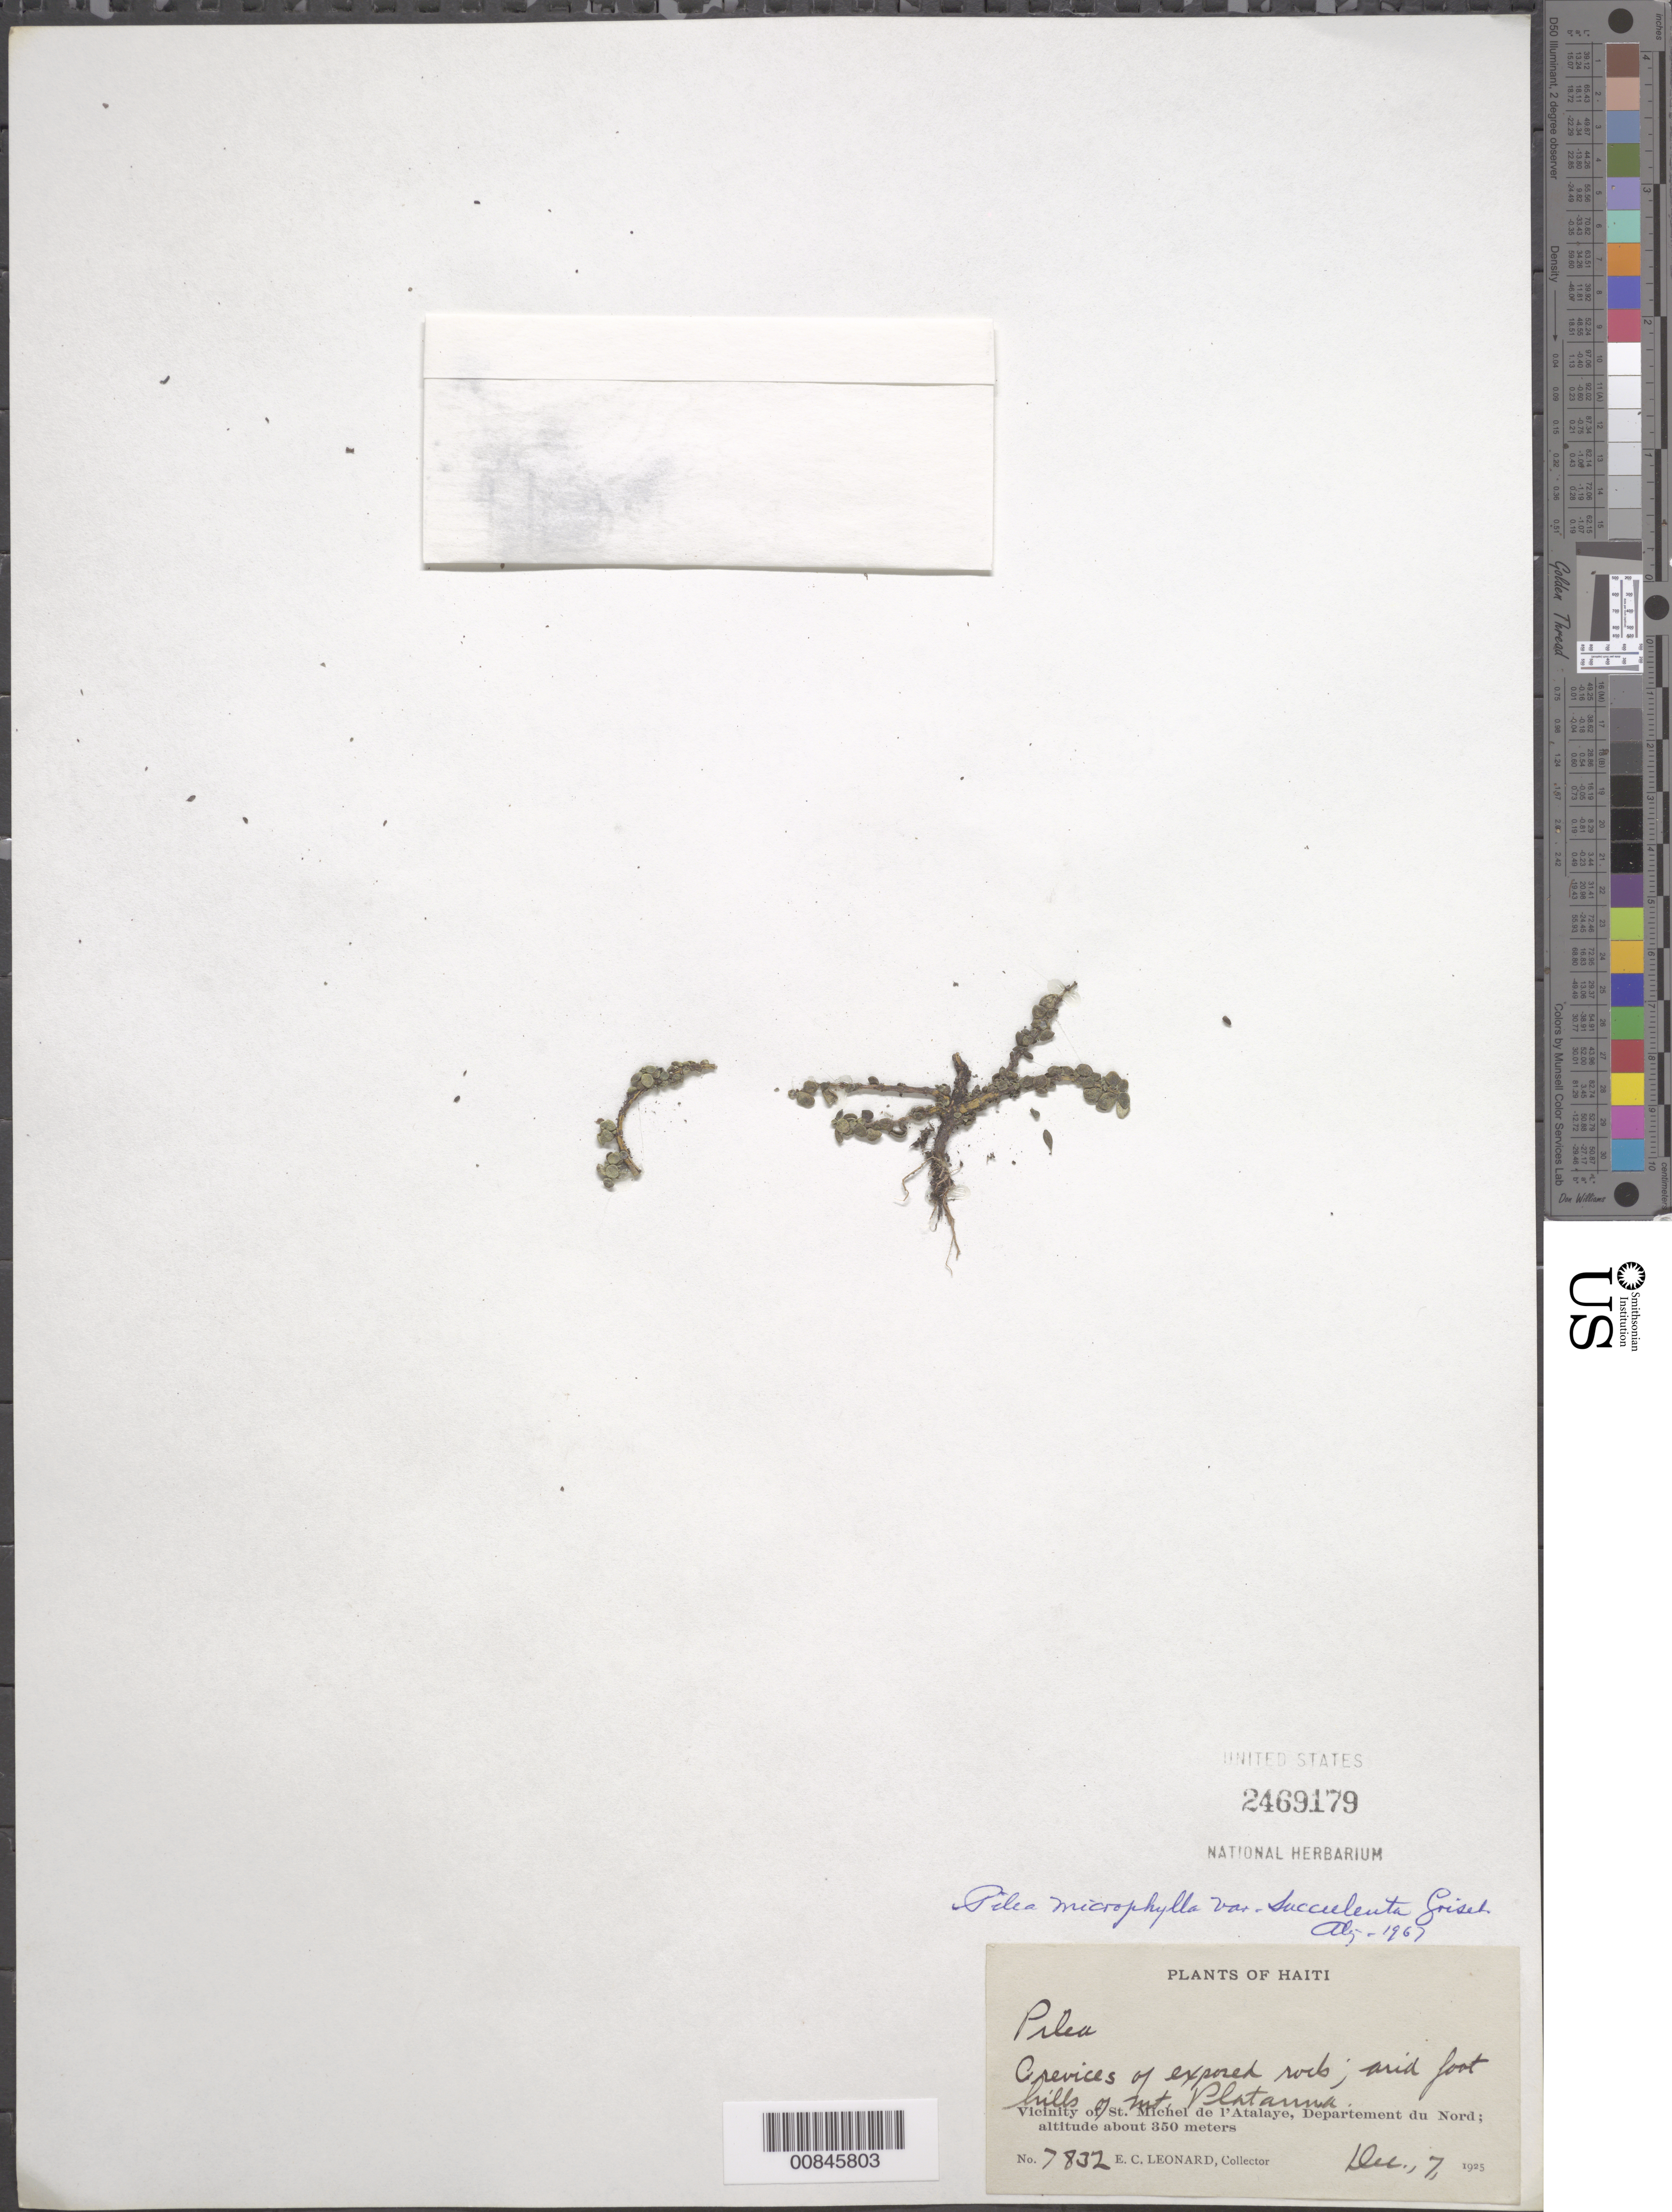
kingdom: Plantae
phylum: Tracheophyta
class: Magnoliopsida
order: Rosales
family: Urticaceae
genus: Pilea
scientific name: Pilea microphylla var. succulenta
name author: Griseb.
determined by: Liogier, Alain H.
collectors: E. C. Leonard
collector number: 7832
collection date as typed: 07 Dec 1925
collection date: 1925-12-07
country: Haiti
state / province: Nord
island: Hispaniola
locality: Vicinity of St. Michel de l'Atalaye. Arid foothills of Mt. Platanna.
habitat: Crevices of exposed rocks.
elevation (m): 350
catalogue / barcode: US 2469179